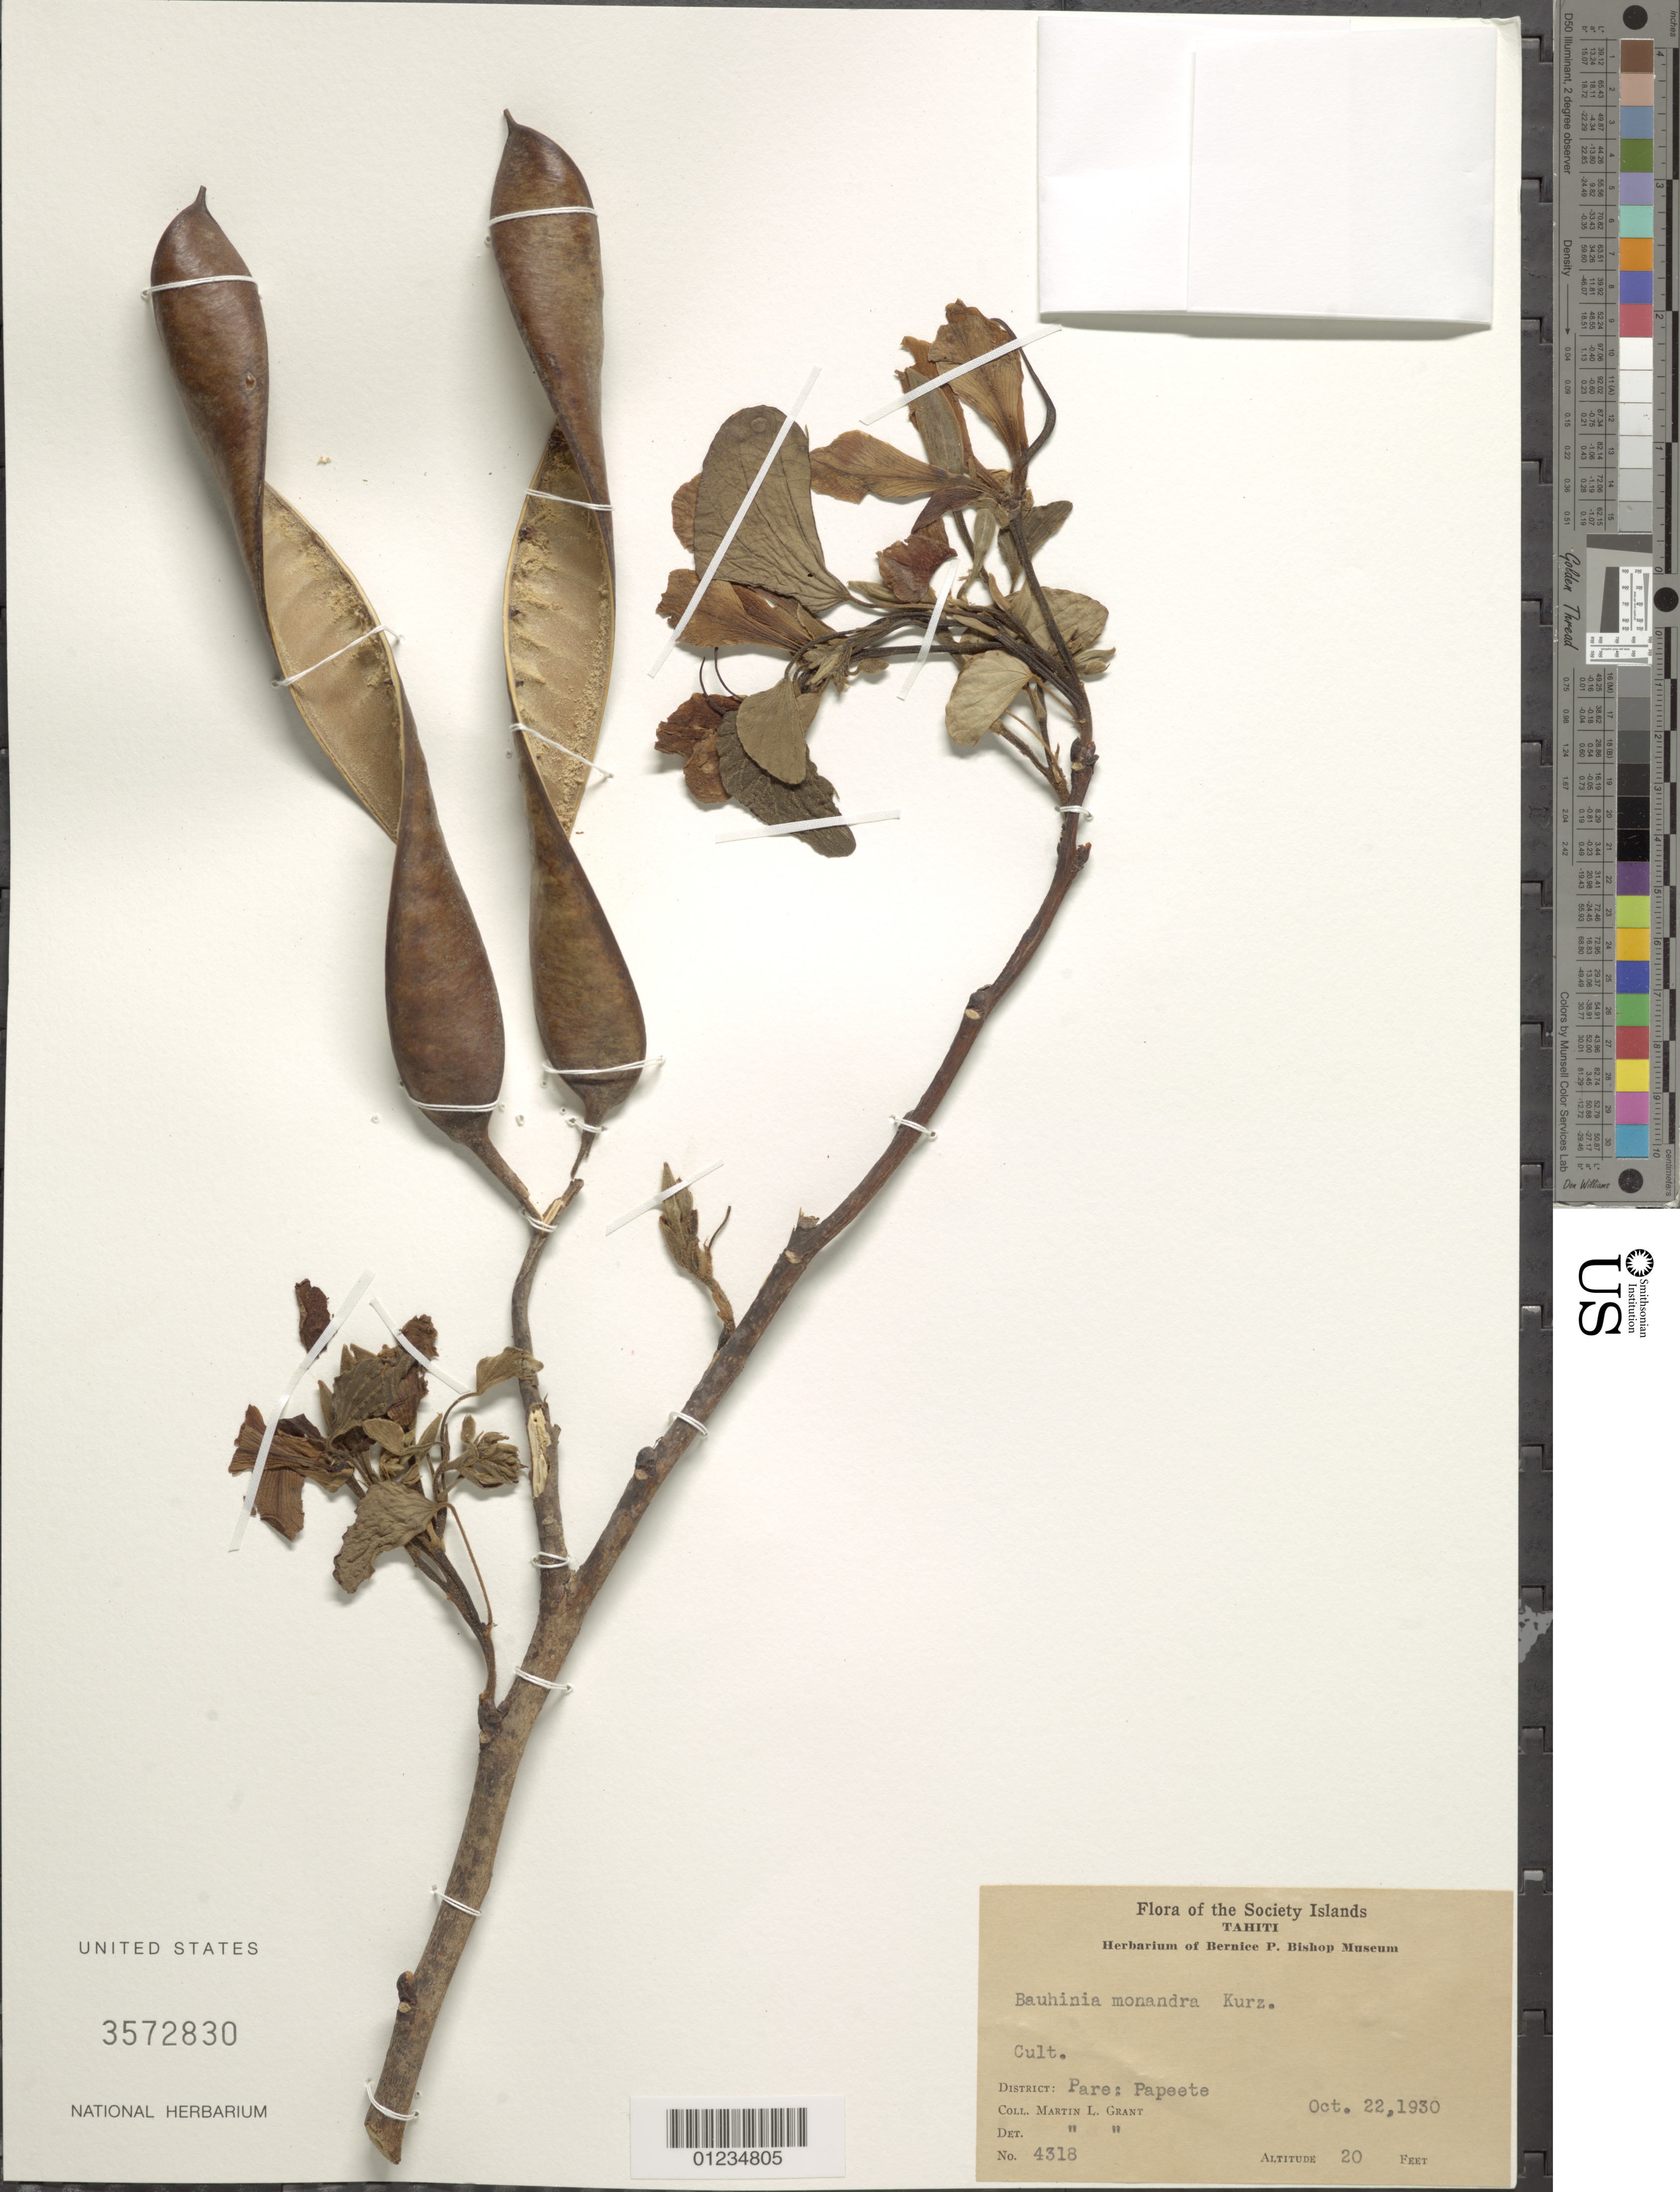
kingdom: Plantae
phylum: Tracheophyta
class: Magnoliopsida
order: Fabales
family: Fabaceae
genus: Bauhinia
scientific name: Bauhinia monandra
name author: Kurz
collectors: M. L. Grant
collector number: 4318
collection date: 1930-10-22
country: French Polynesia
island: Tahiti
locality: Tahiti. Pare: Papeete.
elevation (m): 20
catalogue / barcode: US 3572830